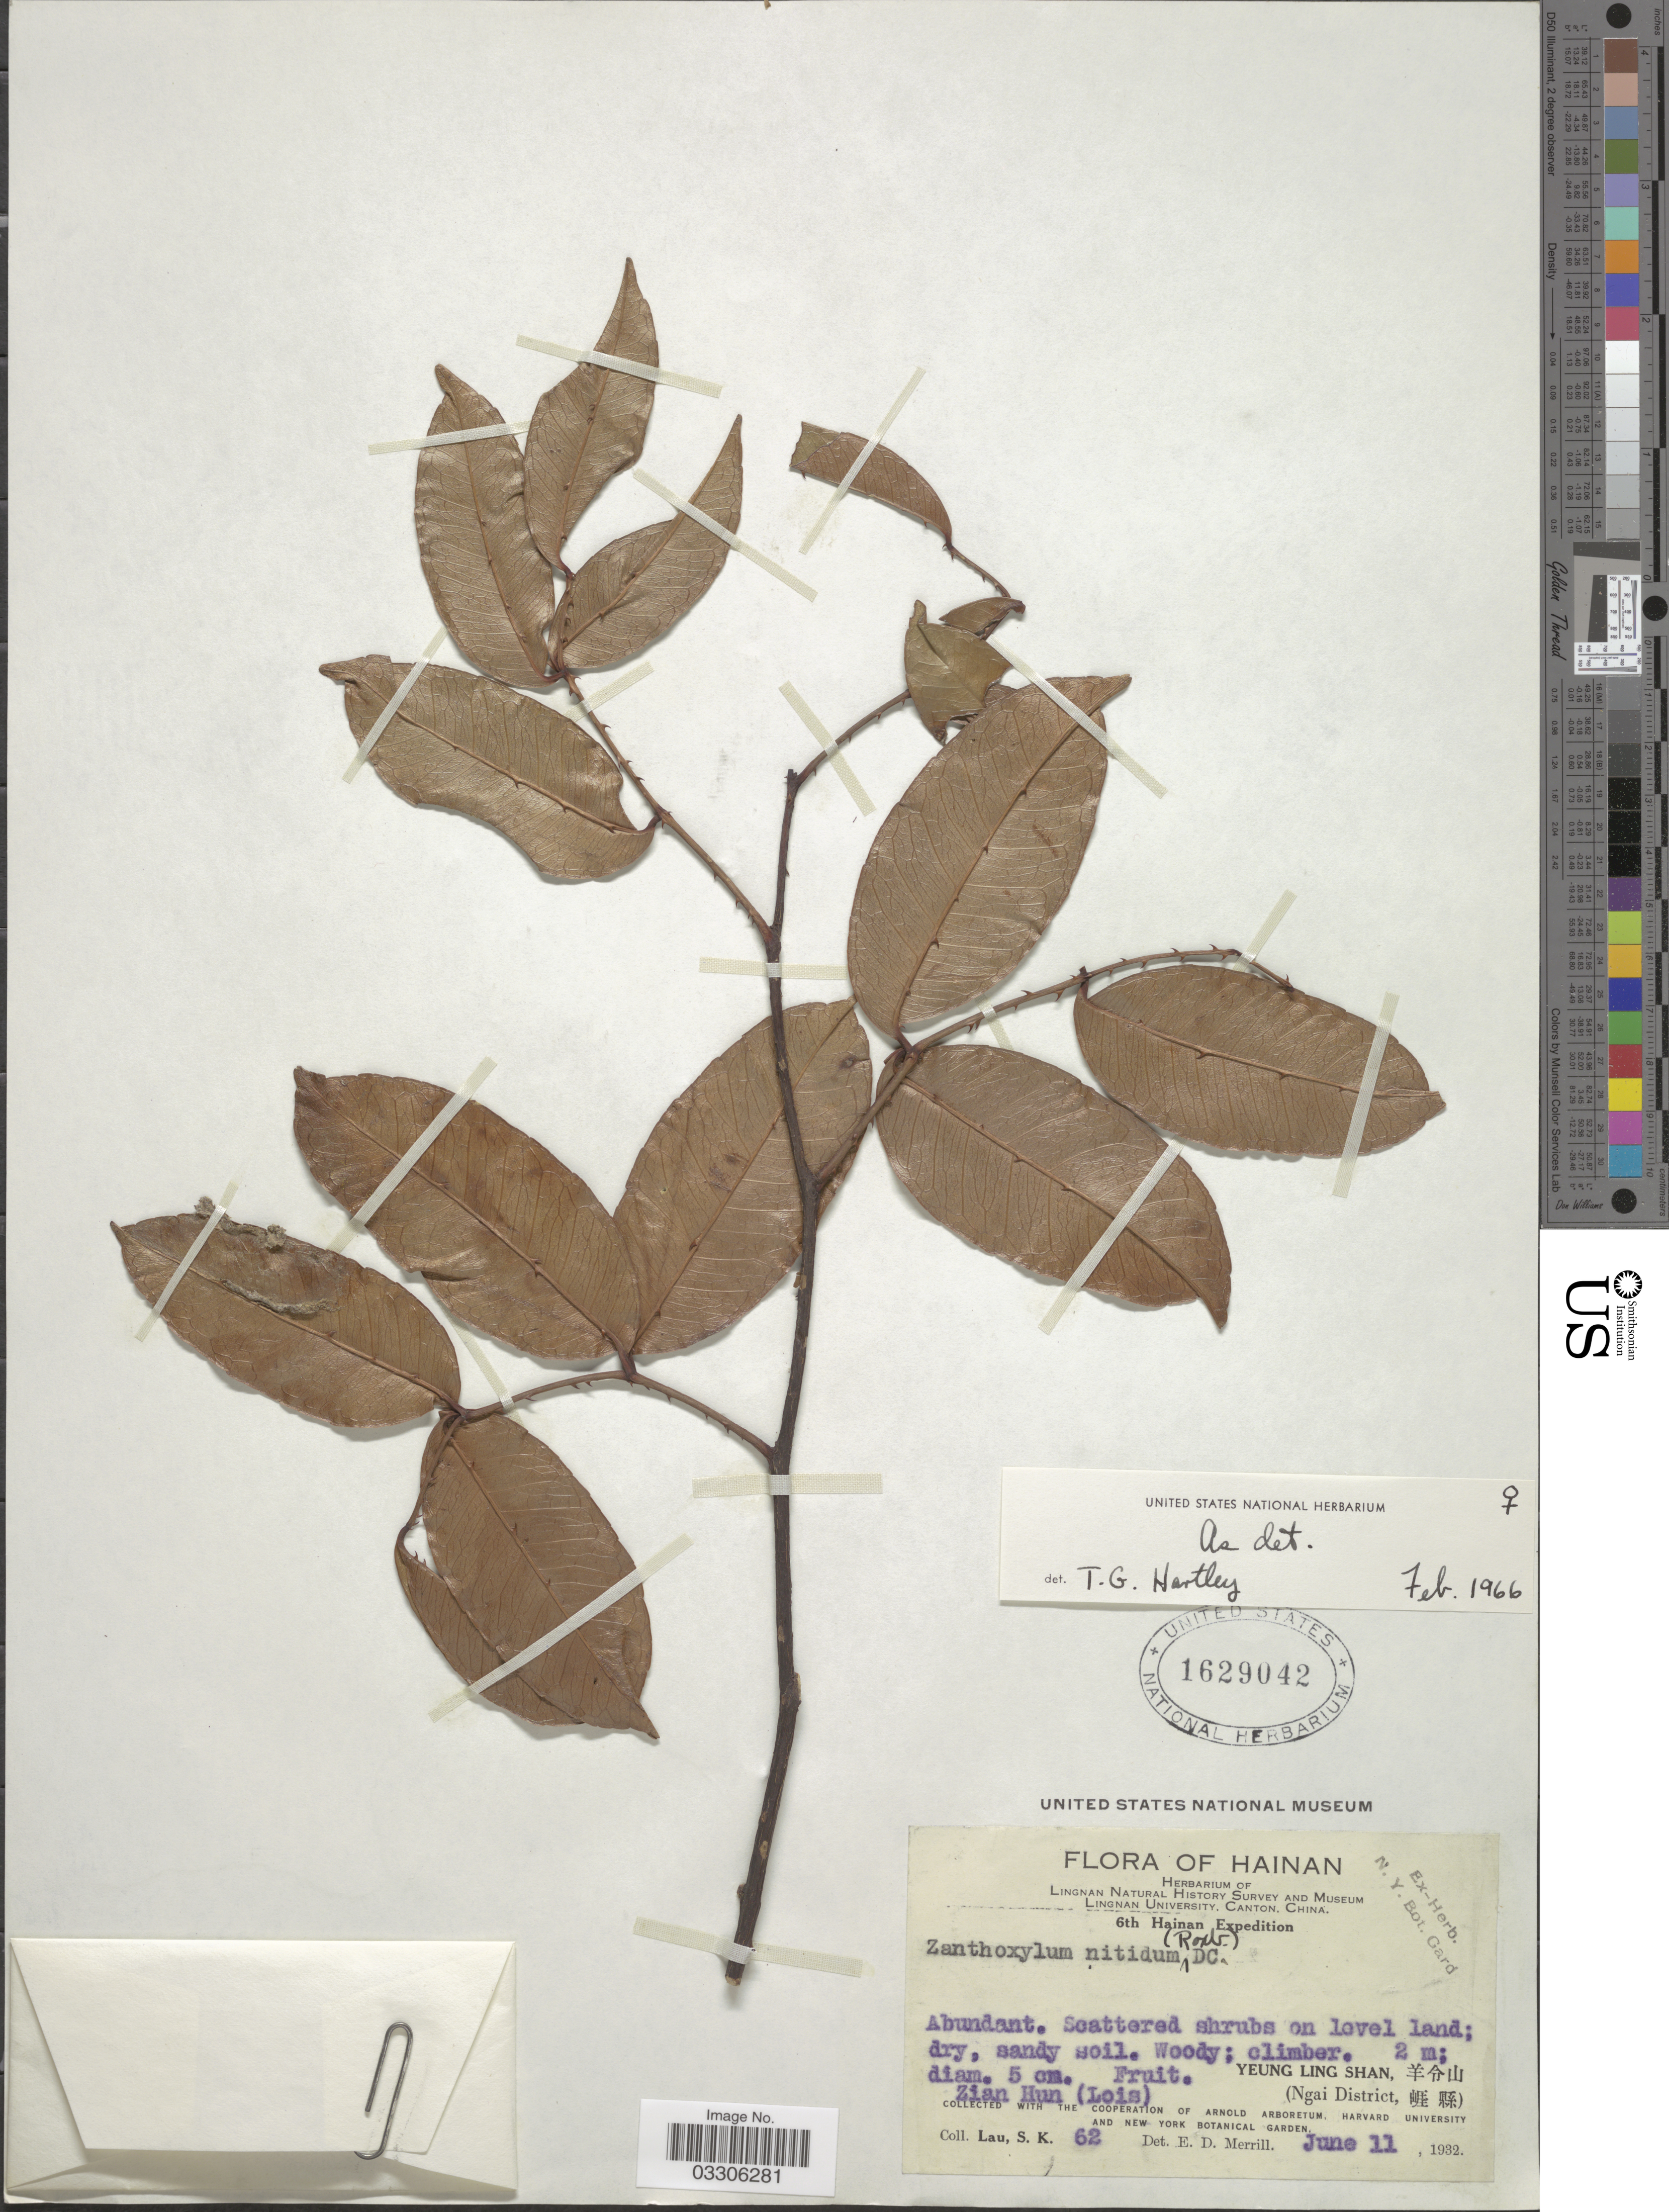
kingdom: Plantae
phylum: Tracheophyta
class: Magnoliopsida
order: Sapindales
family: Rutaceae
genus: Zanthoxylum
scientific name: Zanthoxylum nitidum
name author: Bunge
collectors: S. K. Lau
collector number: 62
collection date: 1932-06-11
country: China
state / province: Hainan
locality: Yeung Ling Shan. Zian Hun (Lois), (Ngai District).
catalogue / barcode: US 1629042